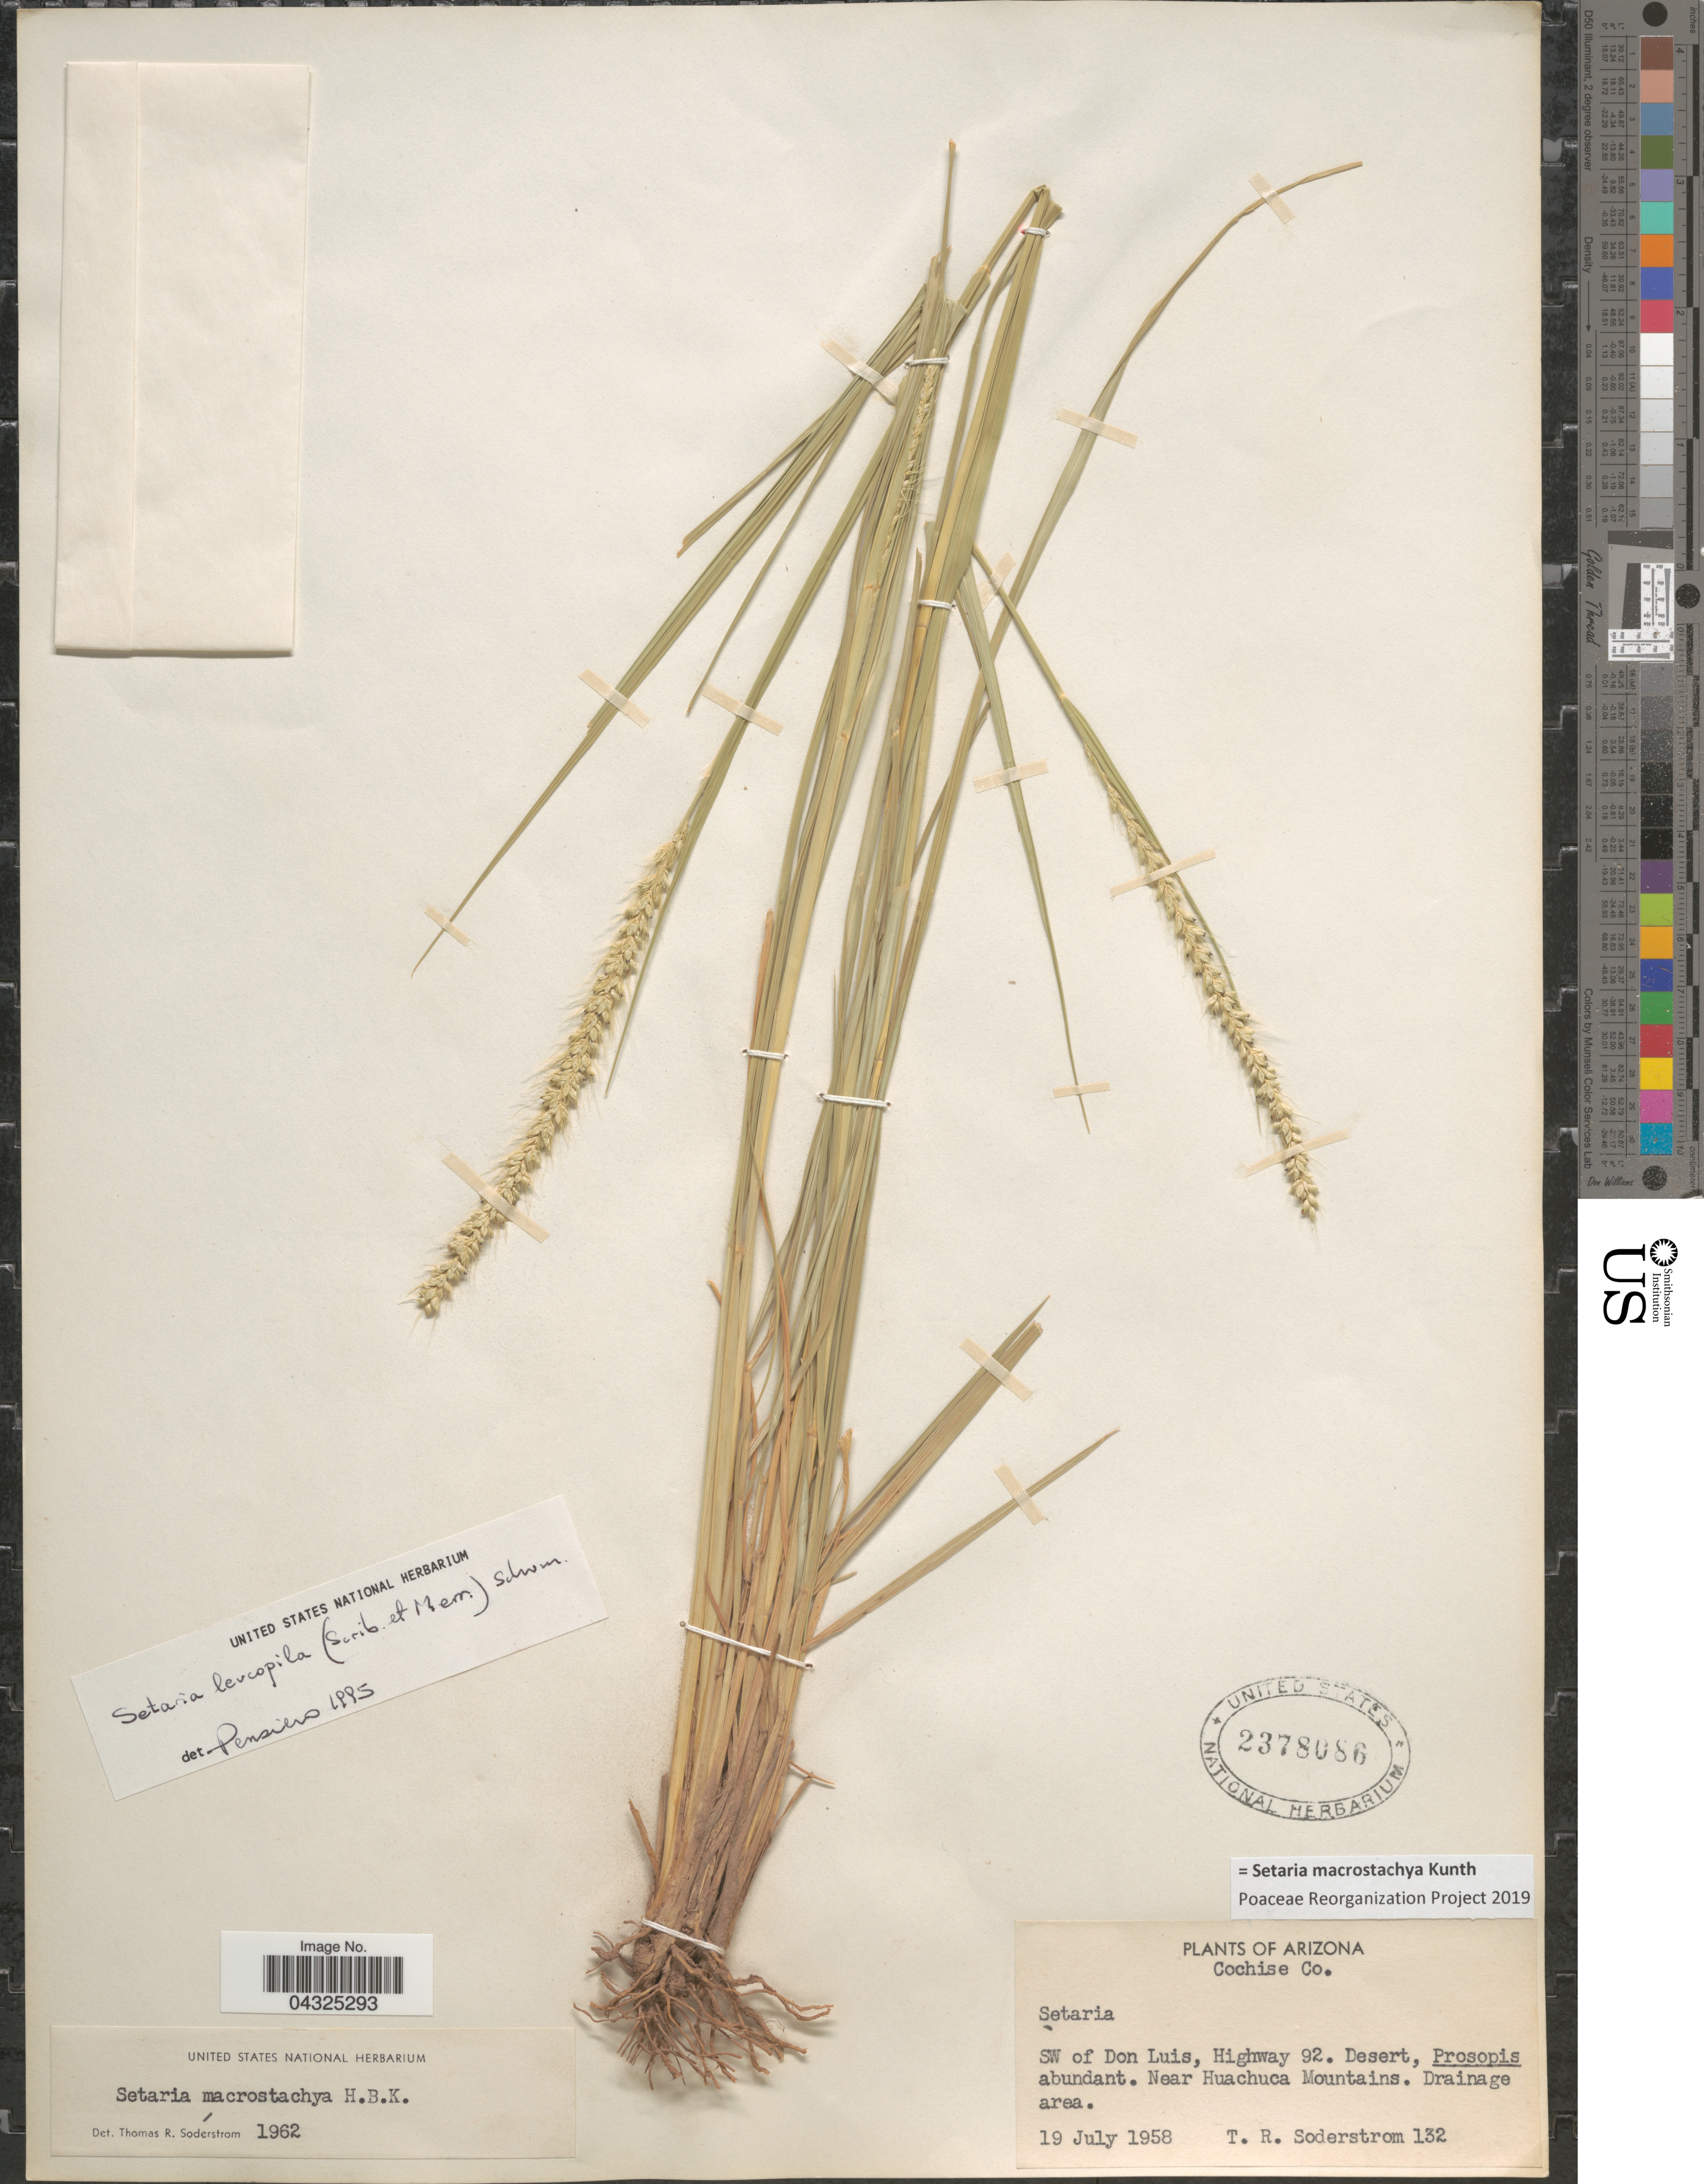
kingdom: Plantae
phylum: Tracheophyta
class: Liliopsida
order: Poales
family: Poaceae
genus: Setaria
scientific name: Setaria macrostachya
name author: Kunth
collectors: T. R. Soderstrom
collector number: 132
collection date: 1958-07-19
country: United States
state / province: Arizona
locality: Cochise Co. SW of Don Luis, Highway 92. Desert. Near Huachuca Mountains. Drainage area.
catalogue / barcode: US 2378086